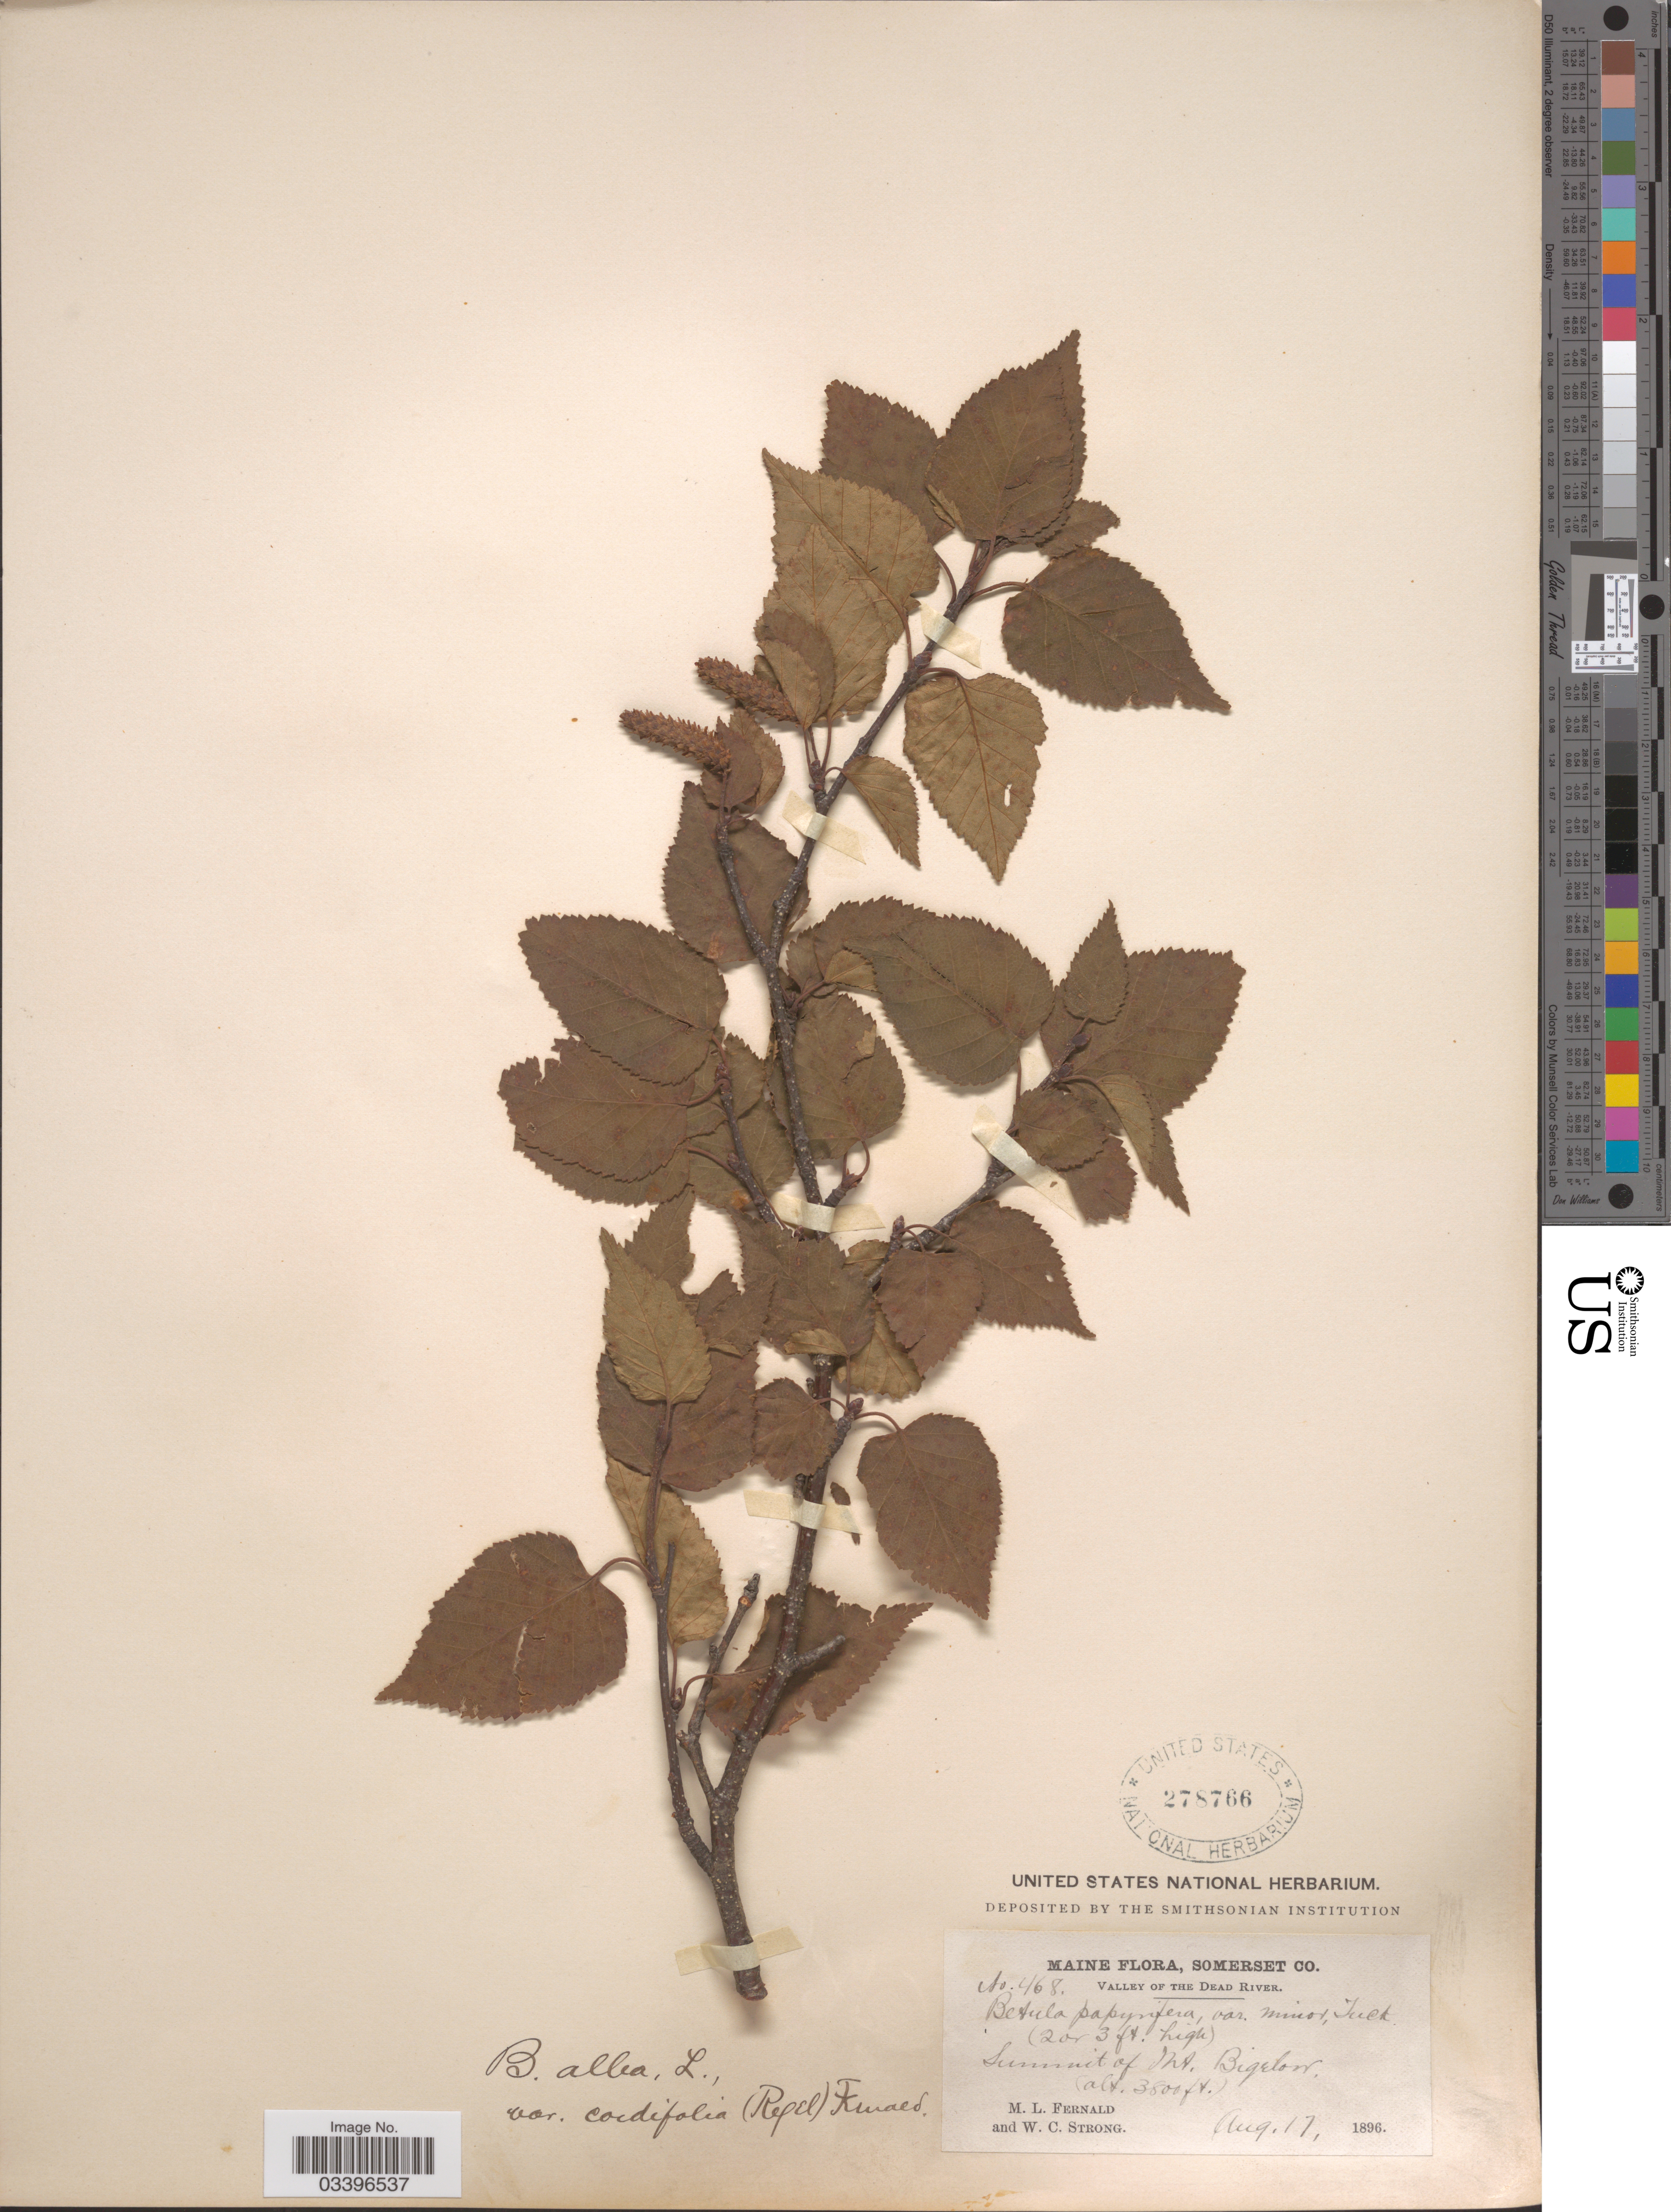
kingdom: Plantae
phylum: Tracheophyta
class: Magnoliopsida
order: Fagales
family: Betulaceae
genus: Betula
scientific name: Betula papyrifera var. cordifolia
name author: (Regel) Regel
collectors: M. L. Fernald & W. C. Strong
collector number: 468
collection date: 1896-08-17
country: United States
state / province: Maine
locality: Somerset Co. Valley of the Dead River. Summit of Mt. Bigelow.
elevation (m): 1158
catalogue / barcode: US 278766